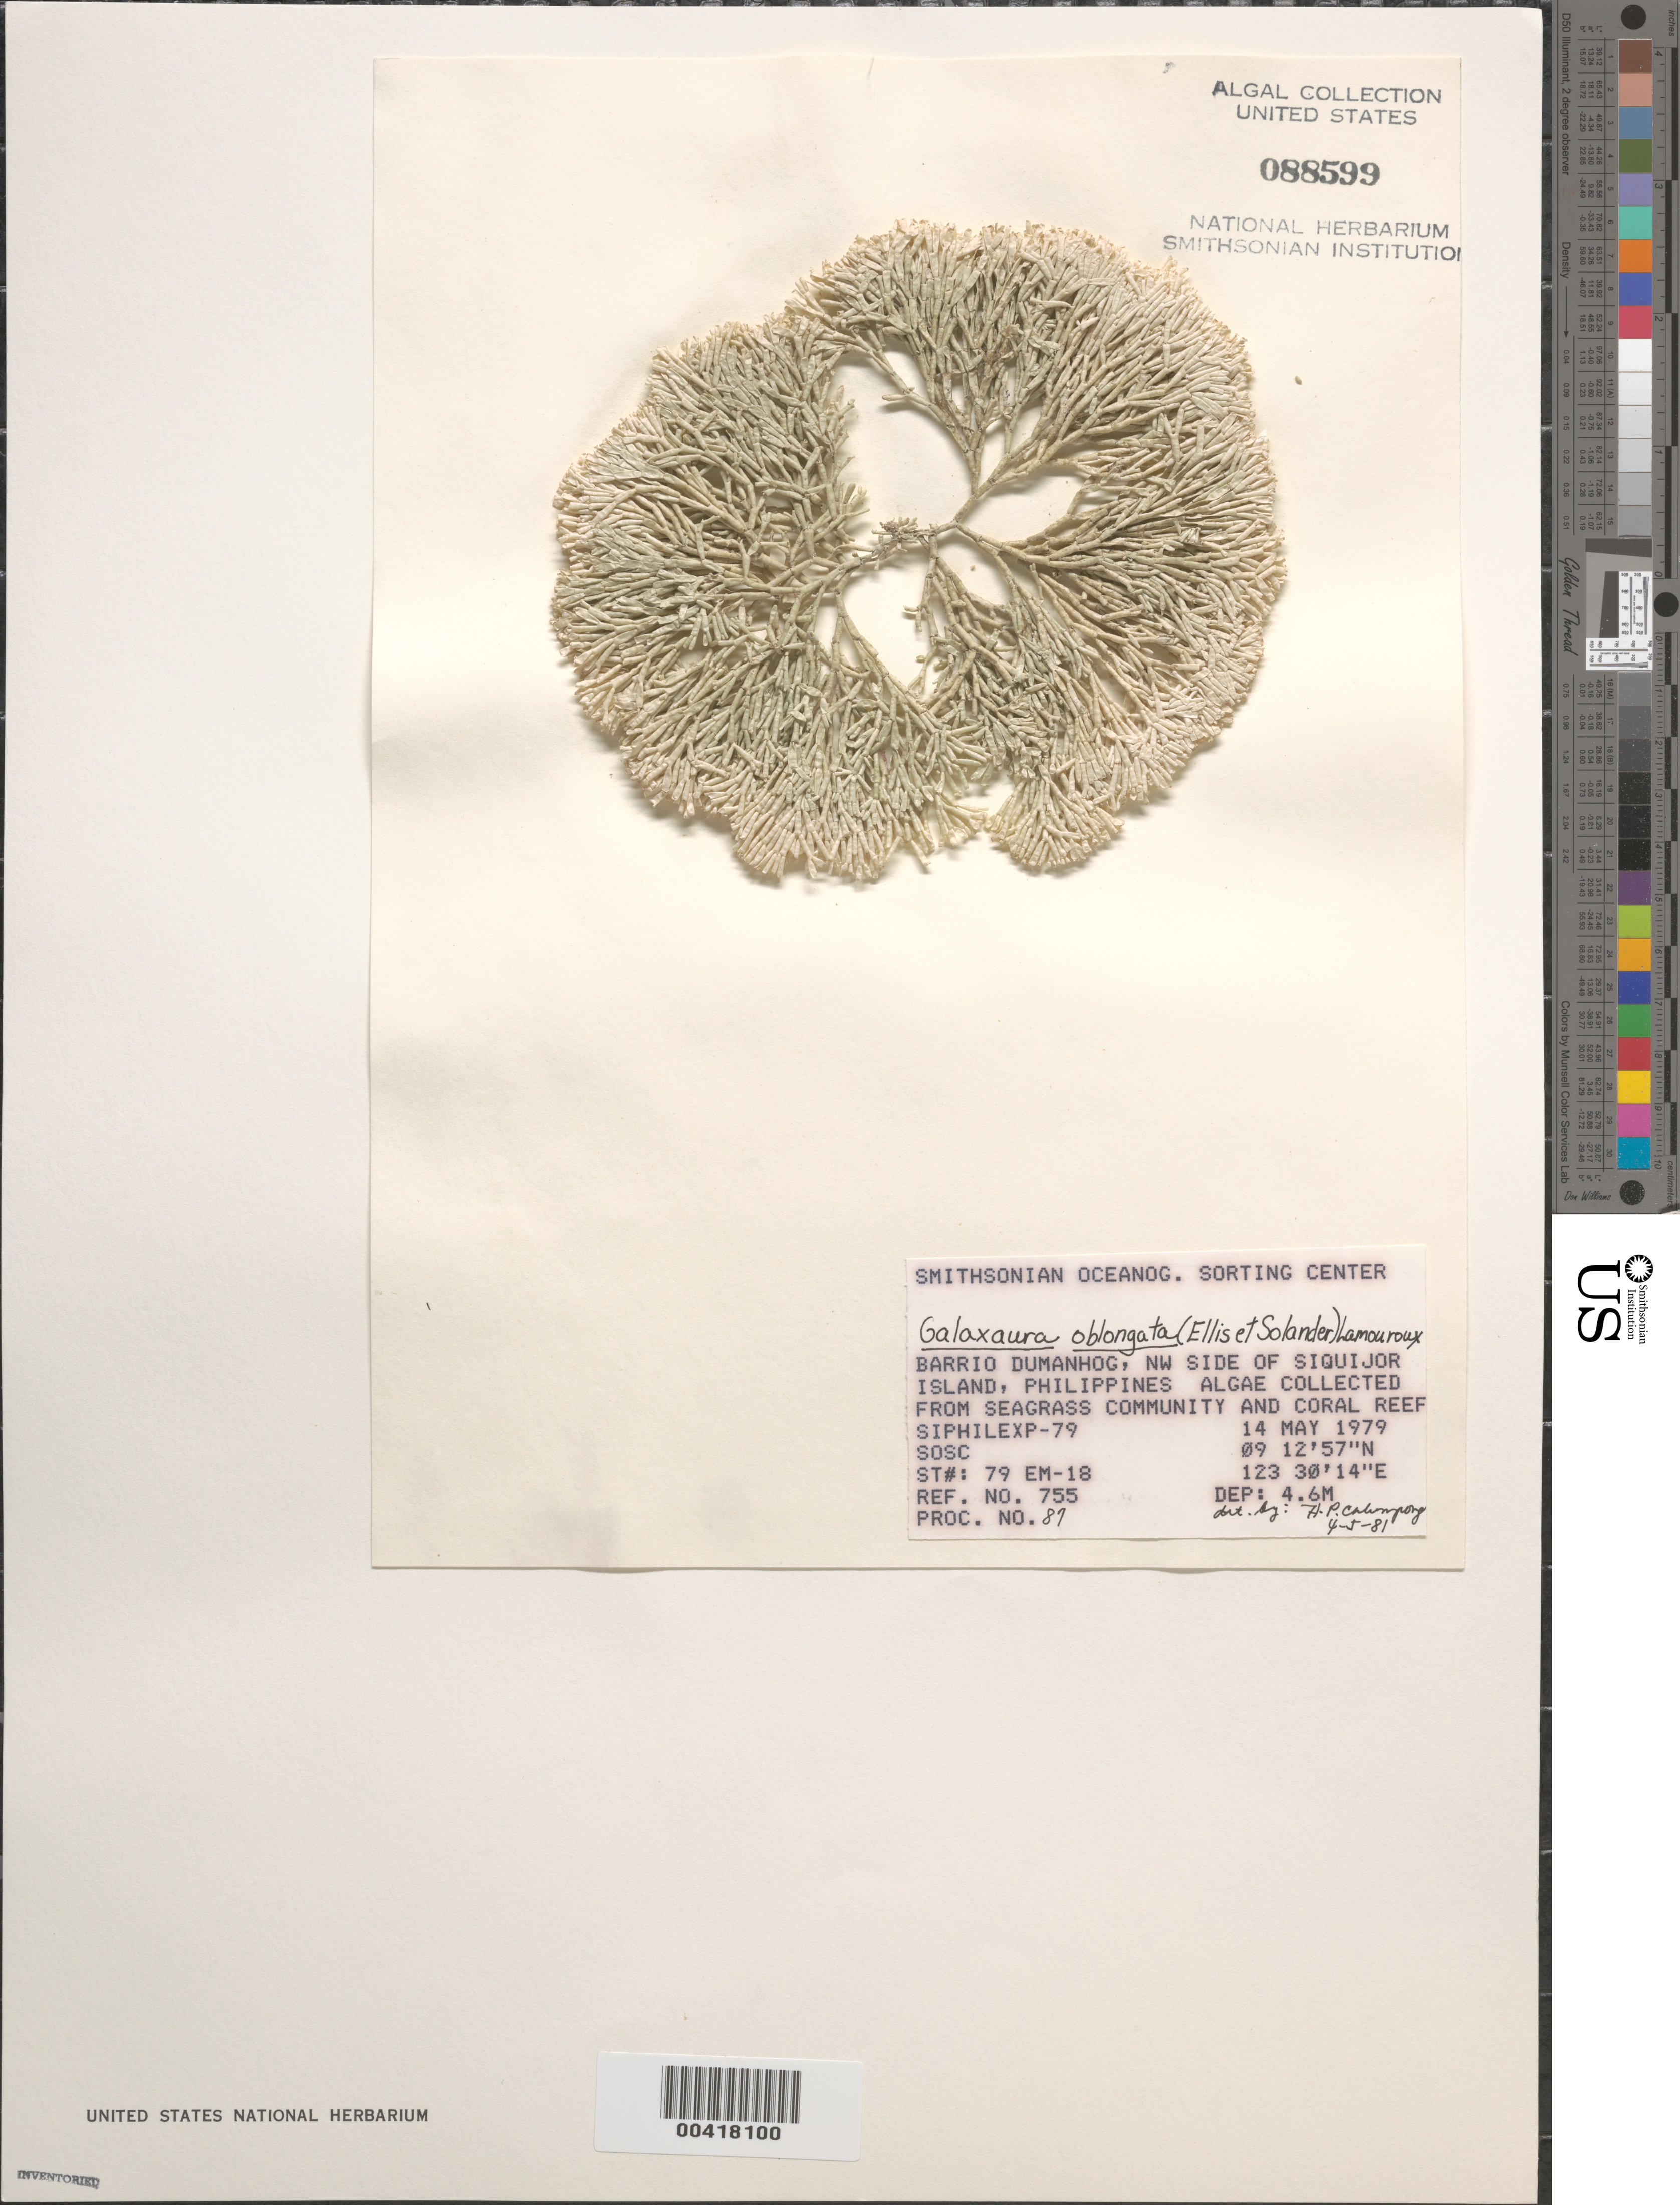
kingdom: Plantae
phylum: Rhodophyta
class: Florideophyceae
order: Nemaliales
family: Galaxauraceae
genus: Tricleocarpa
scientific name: Tricleocarpa fragilis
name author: (L.) Huisman & R.A. Towns.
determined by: Algae name updating Project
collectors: SOSC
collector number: Station 79 Em-18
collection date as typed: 14 May 1979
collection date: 1979-05-14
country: Philippines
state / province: Central Visayas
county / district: Siquijor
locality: Visayan, Barrio dumanhog, siquijor island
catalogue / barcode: US 88599